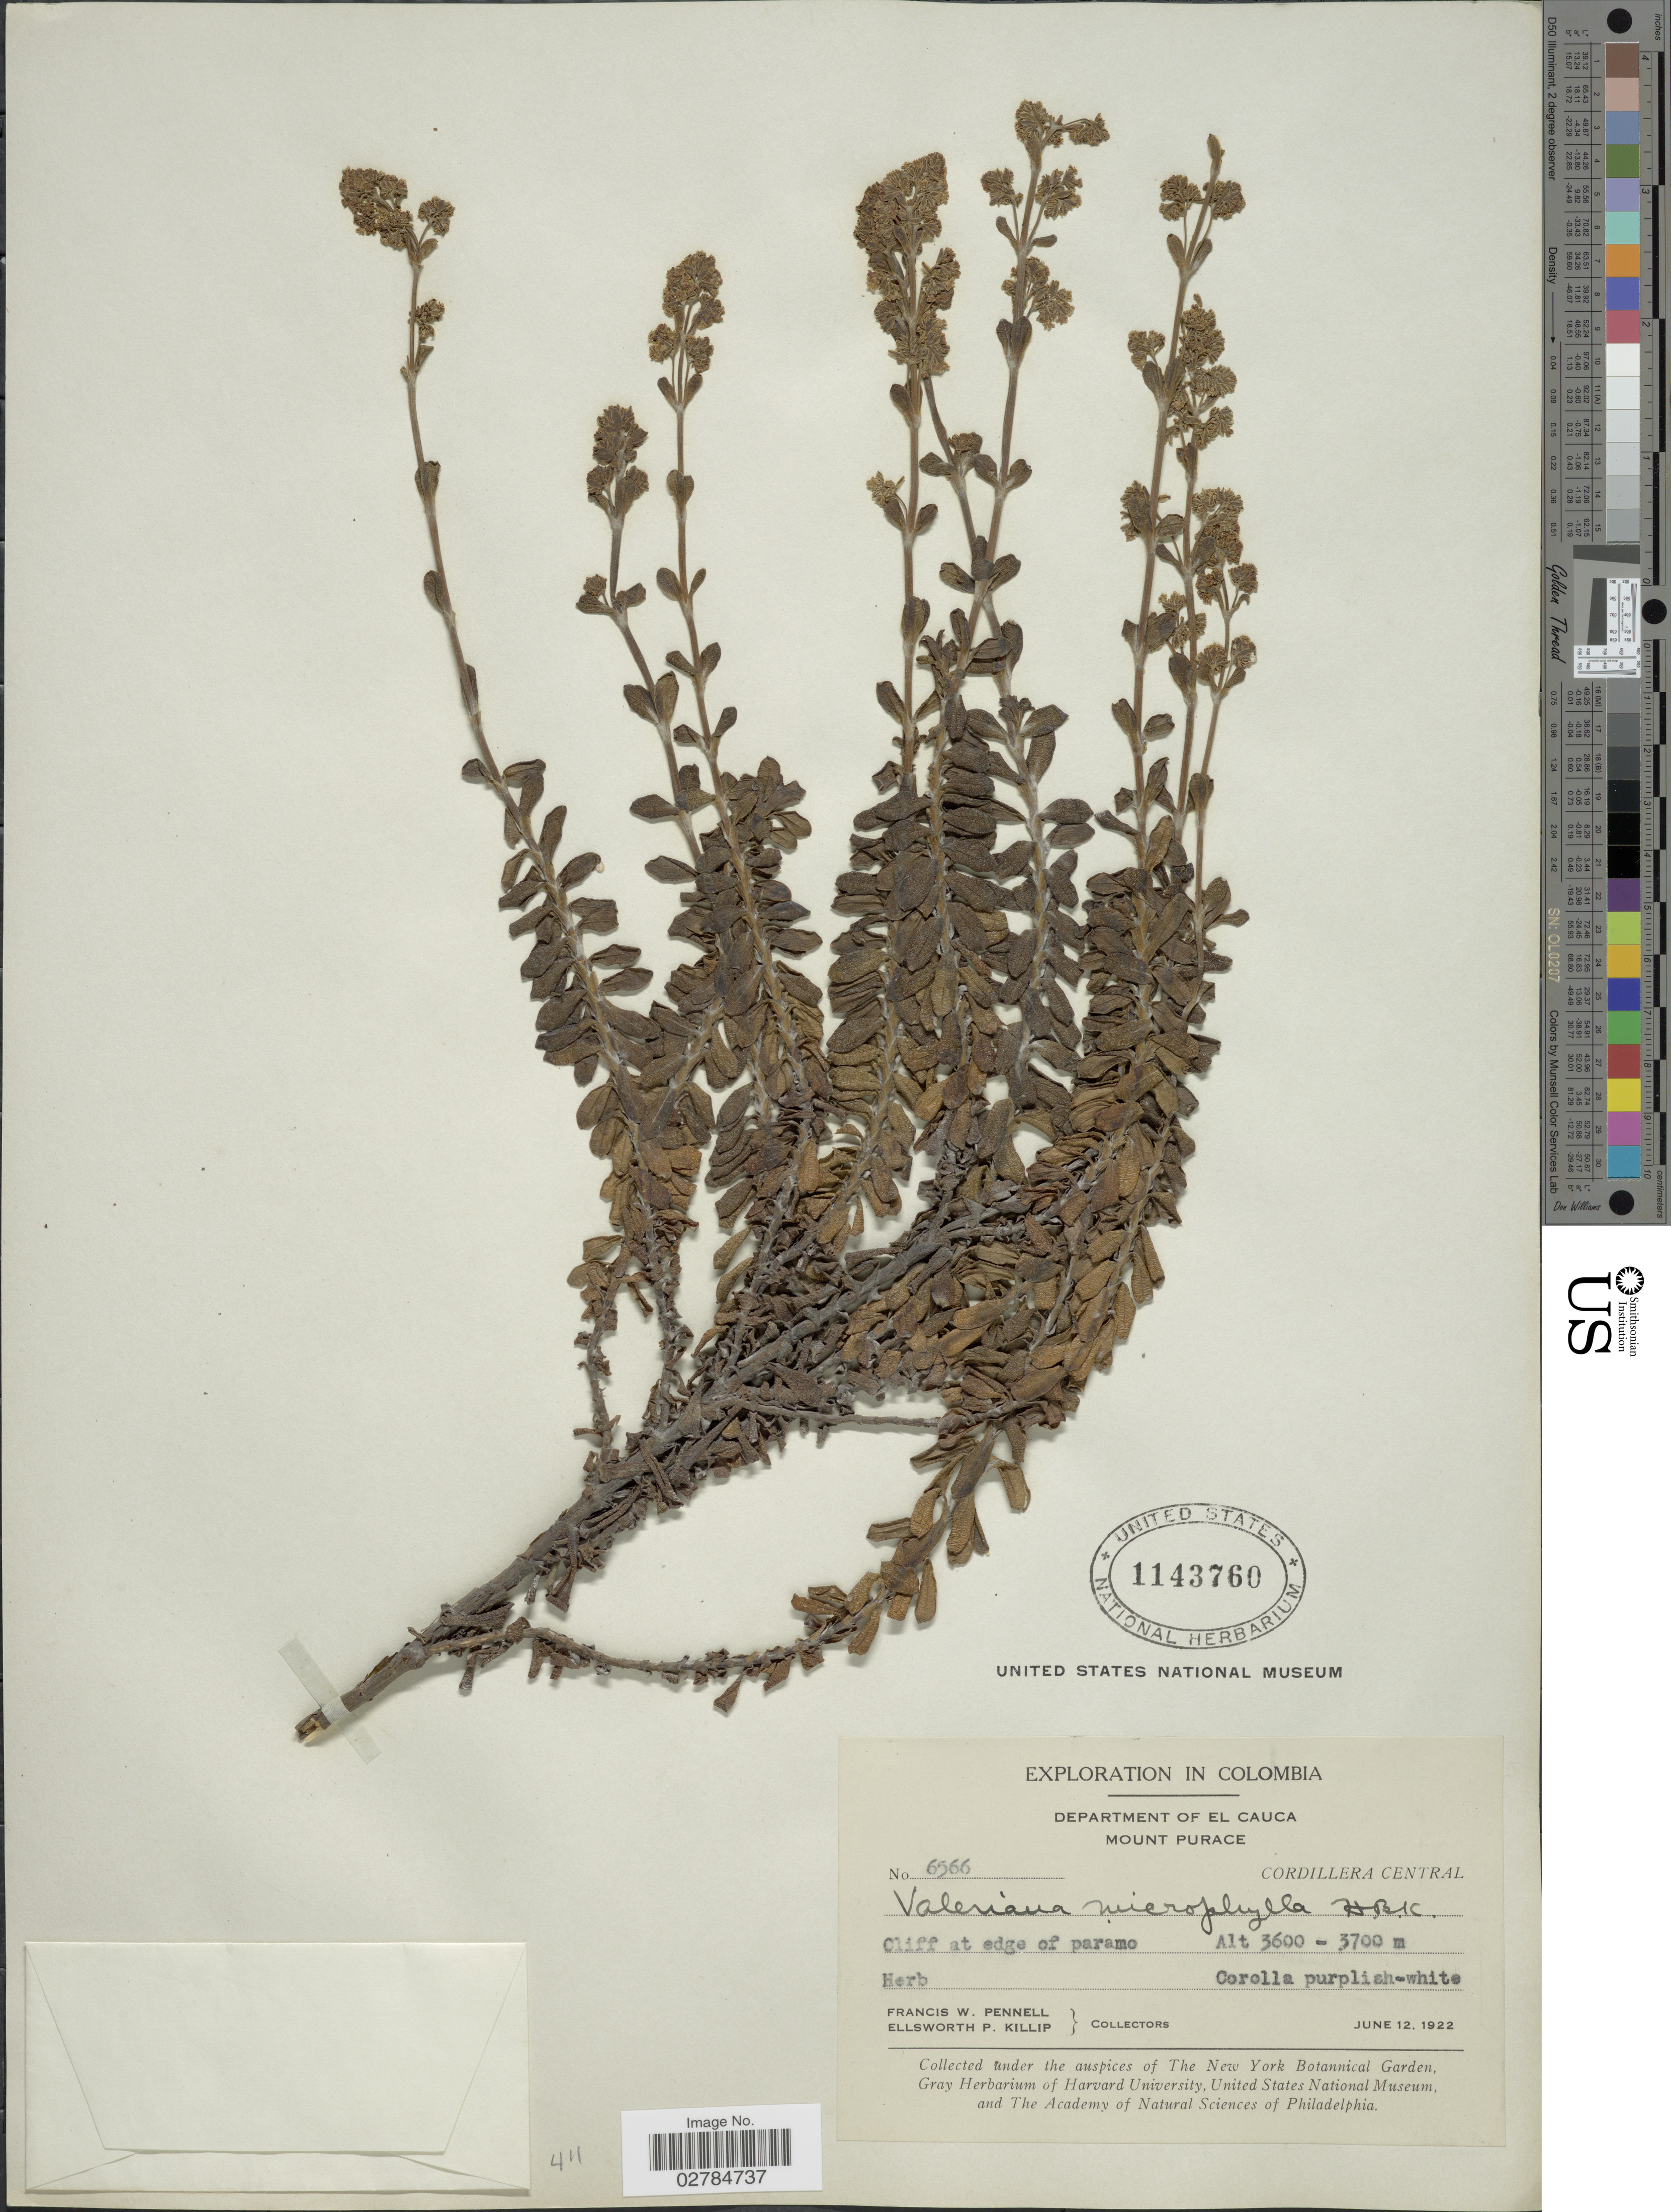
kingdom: Plantae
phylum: Tracheophyta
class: Magnoliopsida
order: Dipsacales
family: Caprifoliaceae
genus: Valeriana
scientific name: Valeriana microphylla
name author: Kunth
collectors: F. W. Pennell & E. P. Killip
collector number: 6566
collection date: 1922-06-12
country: Colombia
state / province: Cauca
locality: Department of El Cauca. Mount Purace. Cordillera Central.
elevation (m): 3600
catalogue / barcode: US 1143760